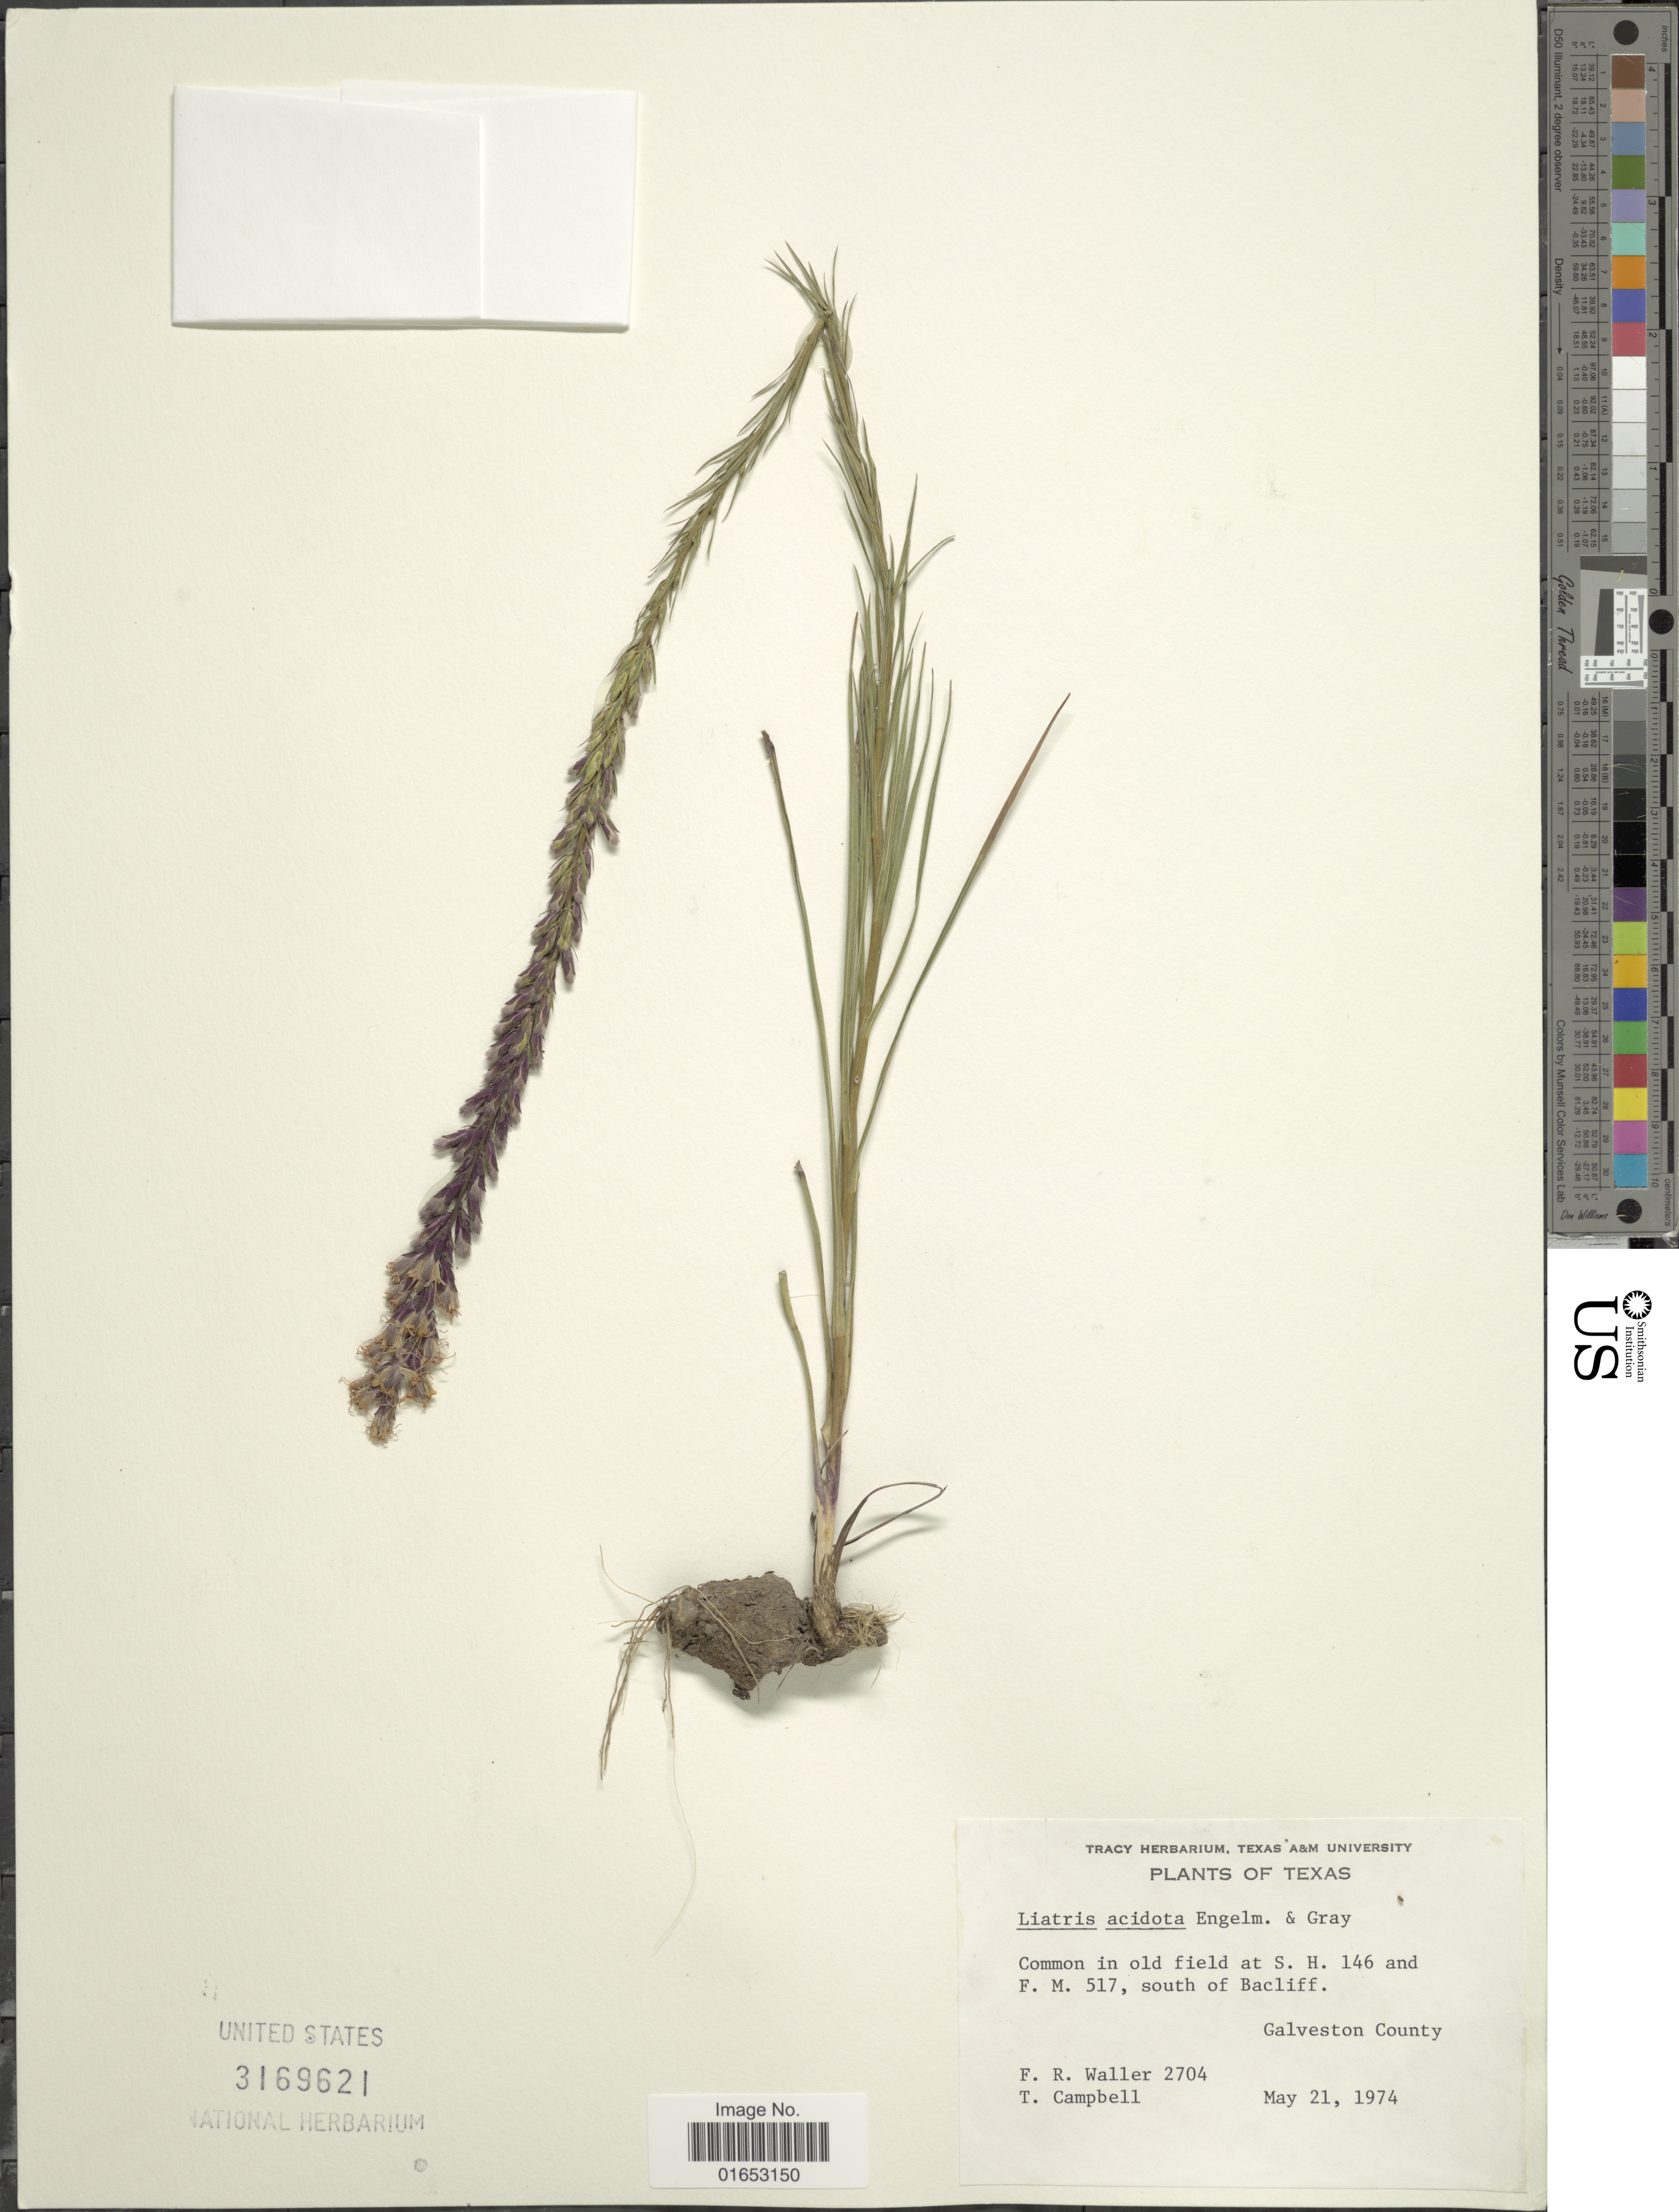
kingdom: Plantae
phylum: Tracheophyta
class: Magnoliopsida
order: Asterales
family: Asteraceae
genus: Liatris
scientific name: Liatris acidota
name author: Engelm. & A. Gray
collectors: F. R. Waller & T. Campbell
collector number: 2704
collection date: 1974-05-21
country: United States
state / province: Texas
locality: Common in old field at S.H. 146 and F.M., south of Bacliff, Galveston County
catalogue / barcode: US 3169621